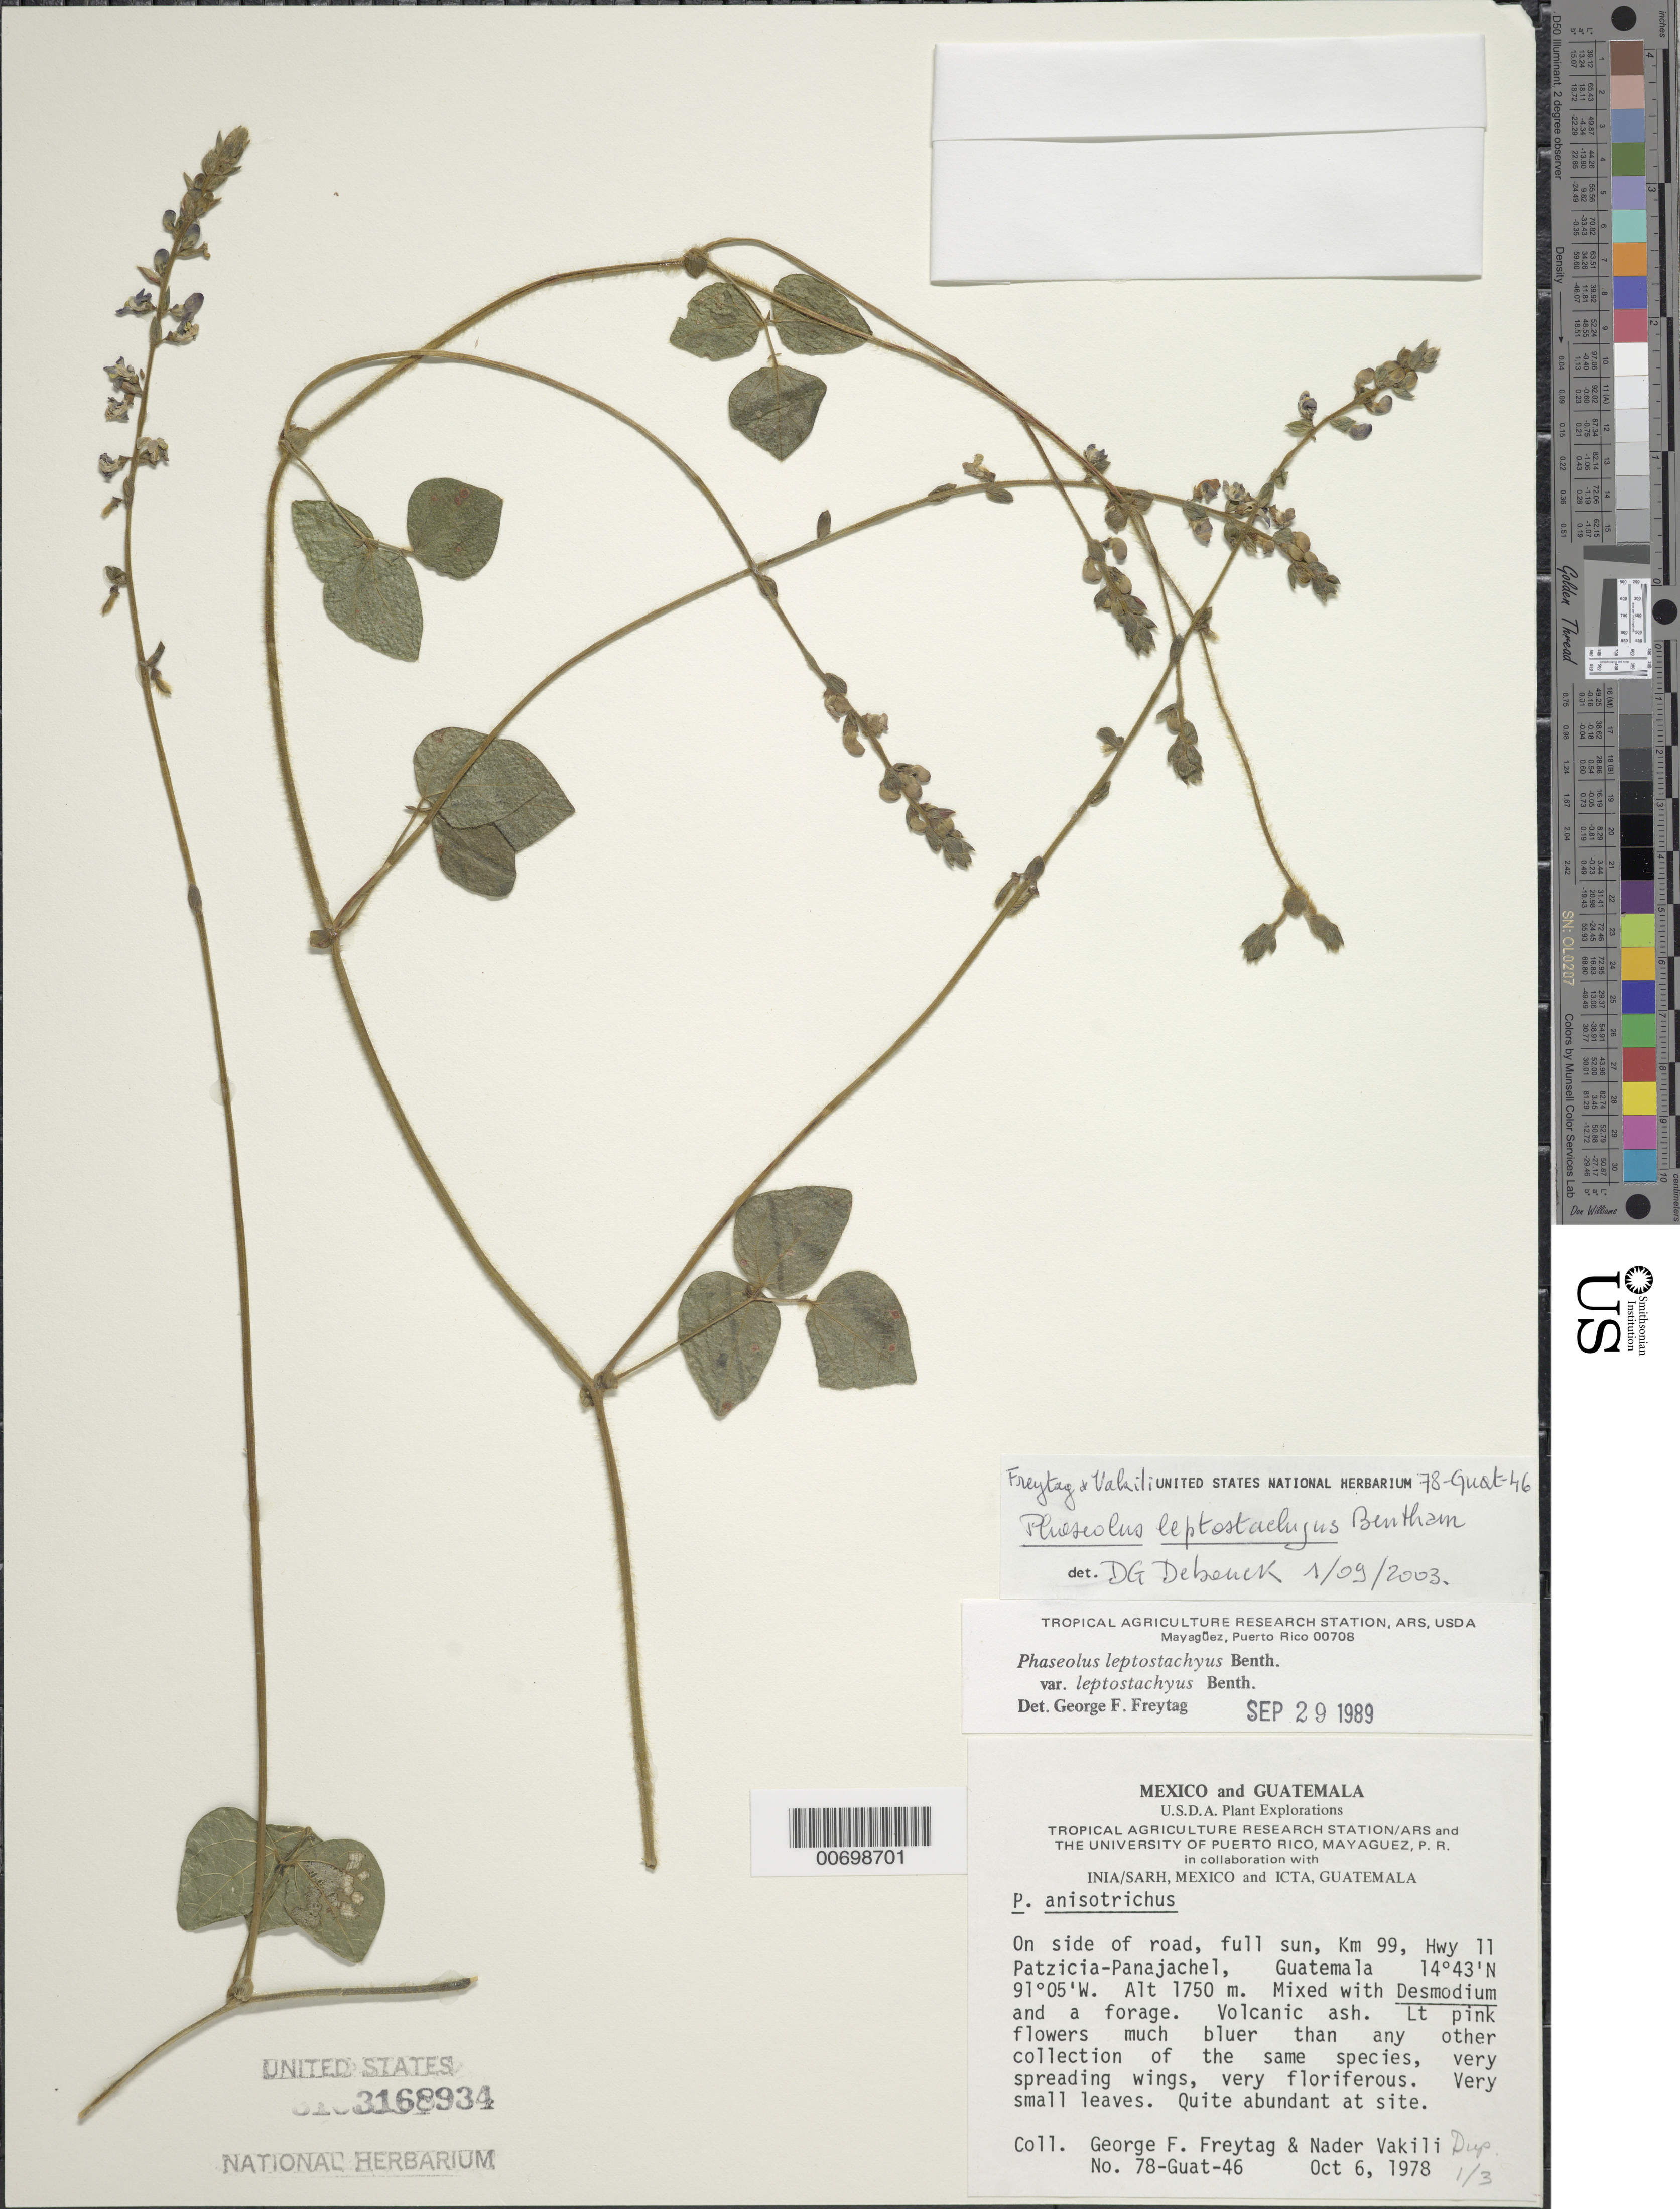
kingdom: Plantae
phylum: Tracheophyta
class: Magnoliopsida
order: Fabales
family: Fabaceae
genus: Phaseolus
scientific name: Phaseolus leptostachyus var. leptostachyus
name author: Benth.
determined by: Freytag, G. F.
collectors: G. F. Freytag & N. Vakili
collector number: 78-Guat-46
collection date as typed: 10 Jun 1978 or 06 Oct 1978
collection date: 1978-06-10 or 1978-10-06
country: Guatemala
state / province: Chimaltenango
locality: km 99, Hwy 11 Patzicia-Panajachel,.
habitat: On side of road, full sun. Mixed with Desmodium and a forage. Volcanic ash.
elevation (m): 1750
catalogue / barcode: US 3168934